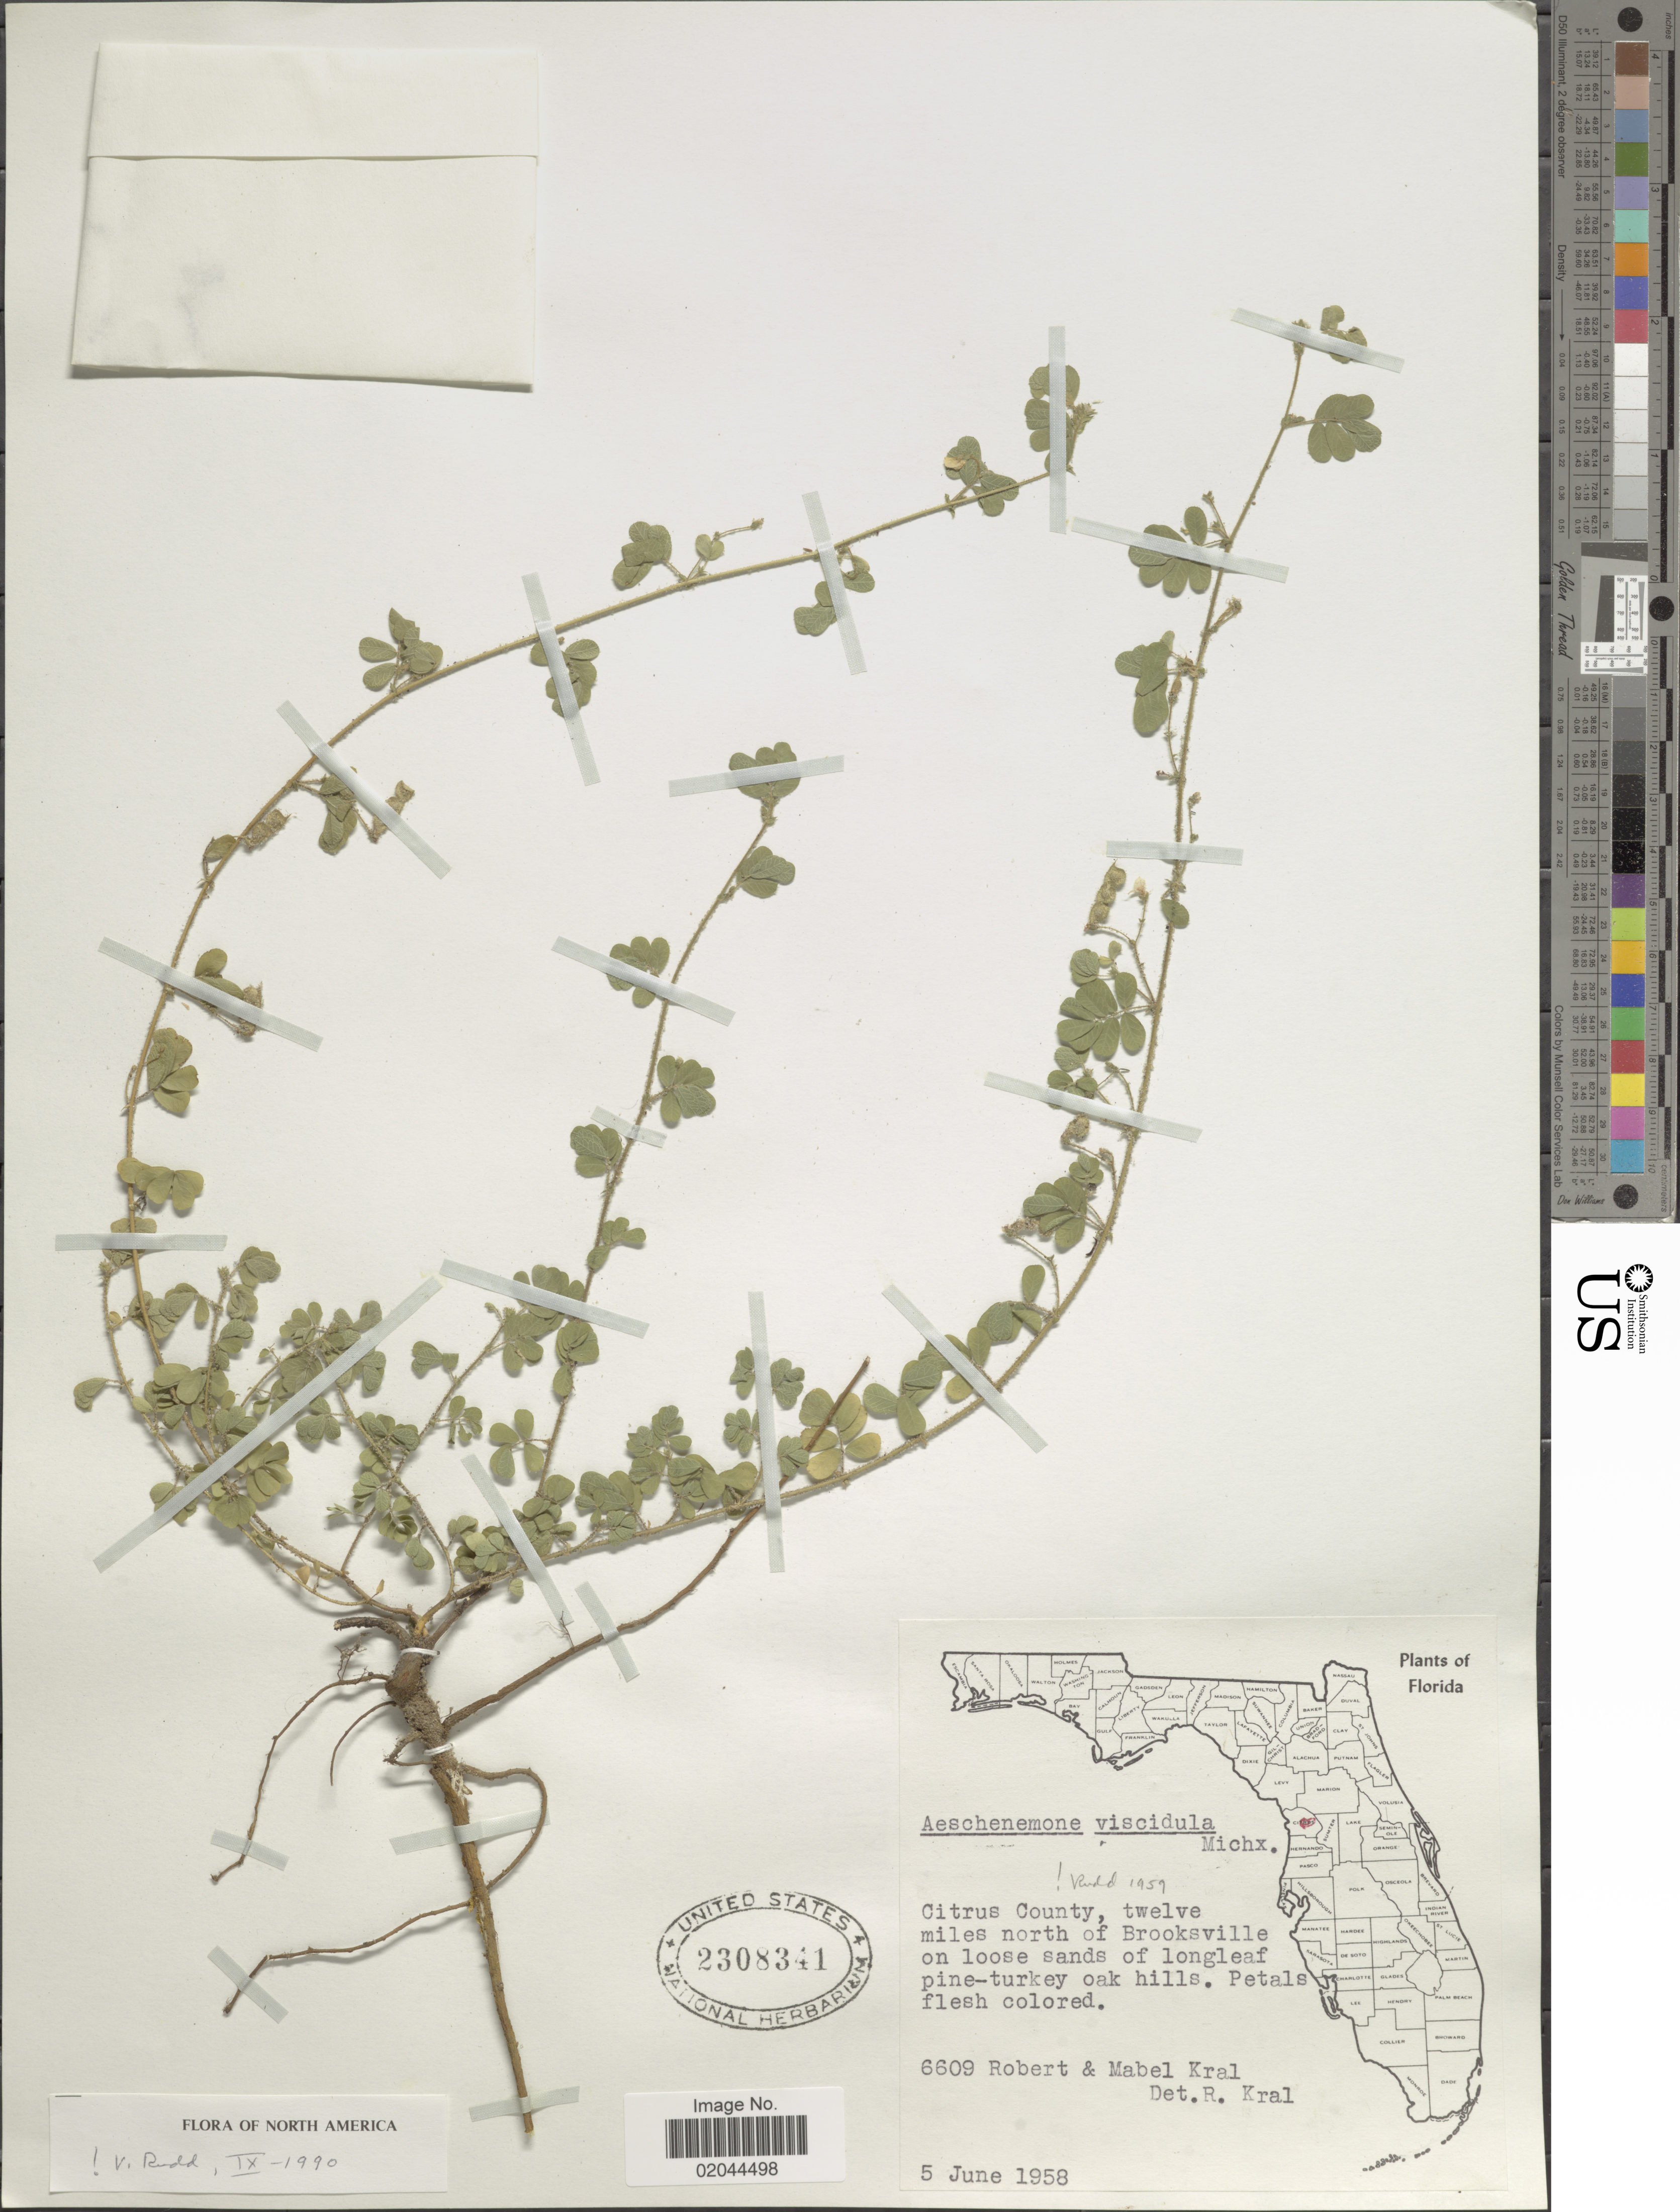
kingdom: Plantae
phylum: Tracheophyta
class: Magnoliopsida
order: Fabales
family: Fabaceae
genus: Aeschynomene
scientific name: Aeschynomene viscidula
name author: Michx.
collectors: R. Kral & M. Kral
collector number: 6609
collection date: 1958-06-05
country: United States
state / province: Florida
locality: Citrus County, twelve miles north of Brooksville on loose sands of longleaf pine-turkey oak hills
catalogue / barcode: US 2308341